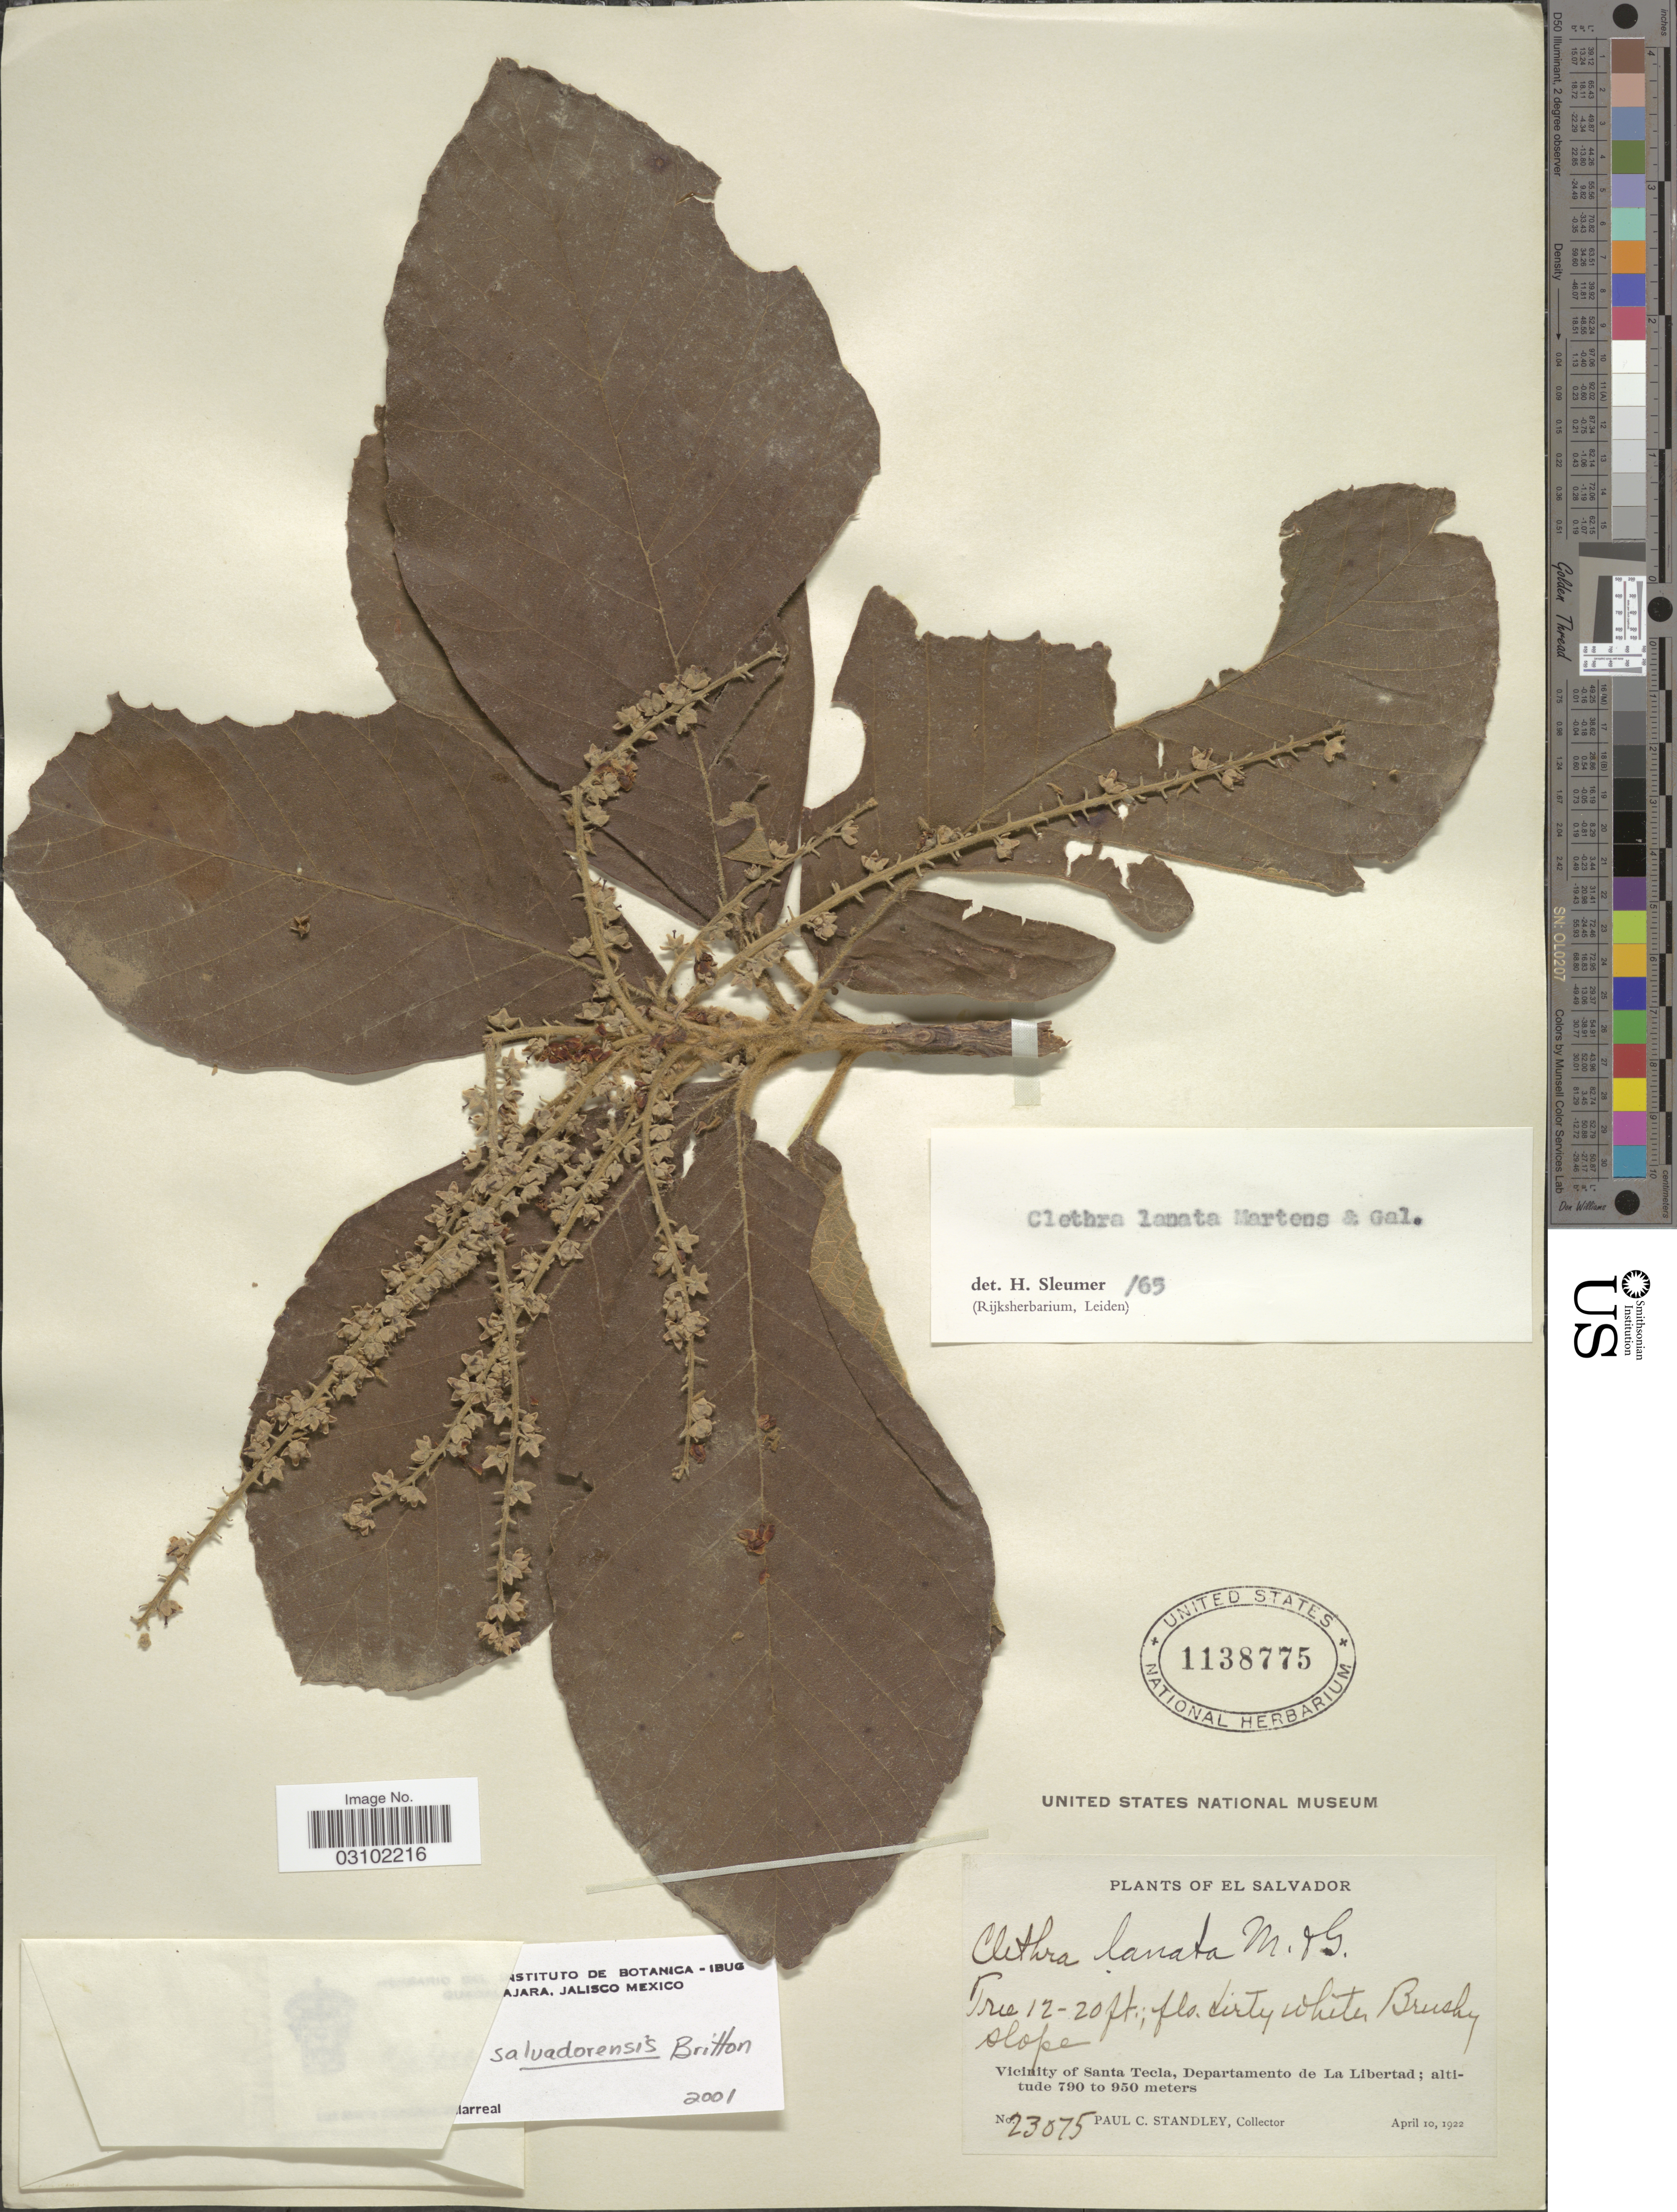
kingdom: Plantae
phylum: Tracheophyta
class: Magnoliopsida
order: Ericales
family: Clethraceae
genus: Clethra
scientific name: Clethra sp.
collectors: P. C. Standley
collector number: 23075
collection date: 1922-04-10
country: El Salvador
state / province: La Libertad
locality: Vicinity of Santa Tecla, Departamento de La Libertad.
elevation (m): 790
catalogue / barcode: US 1138775